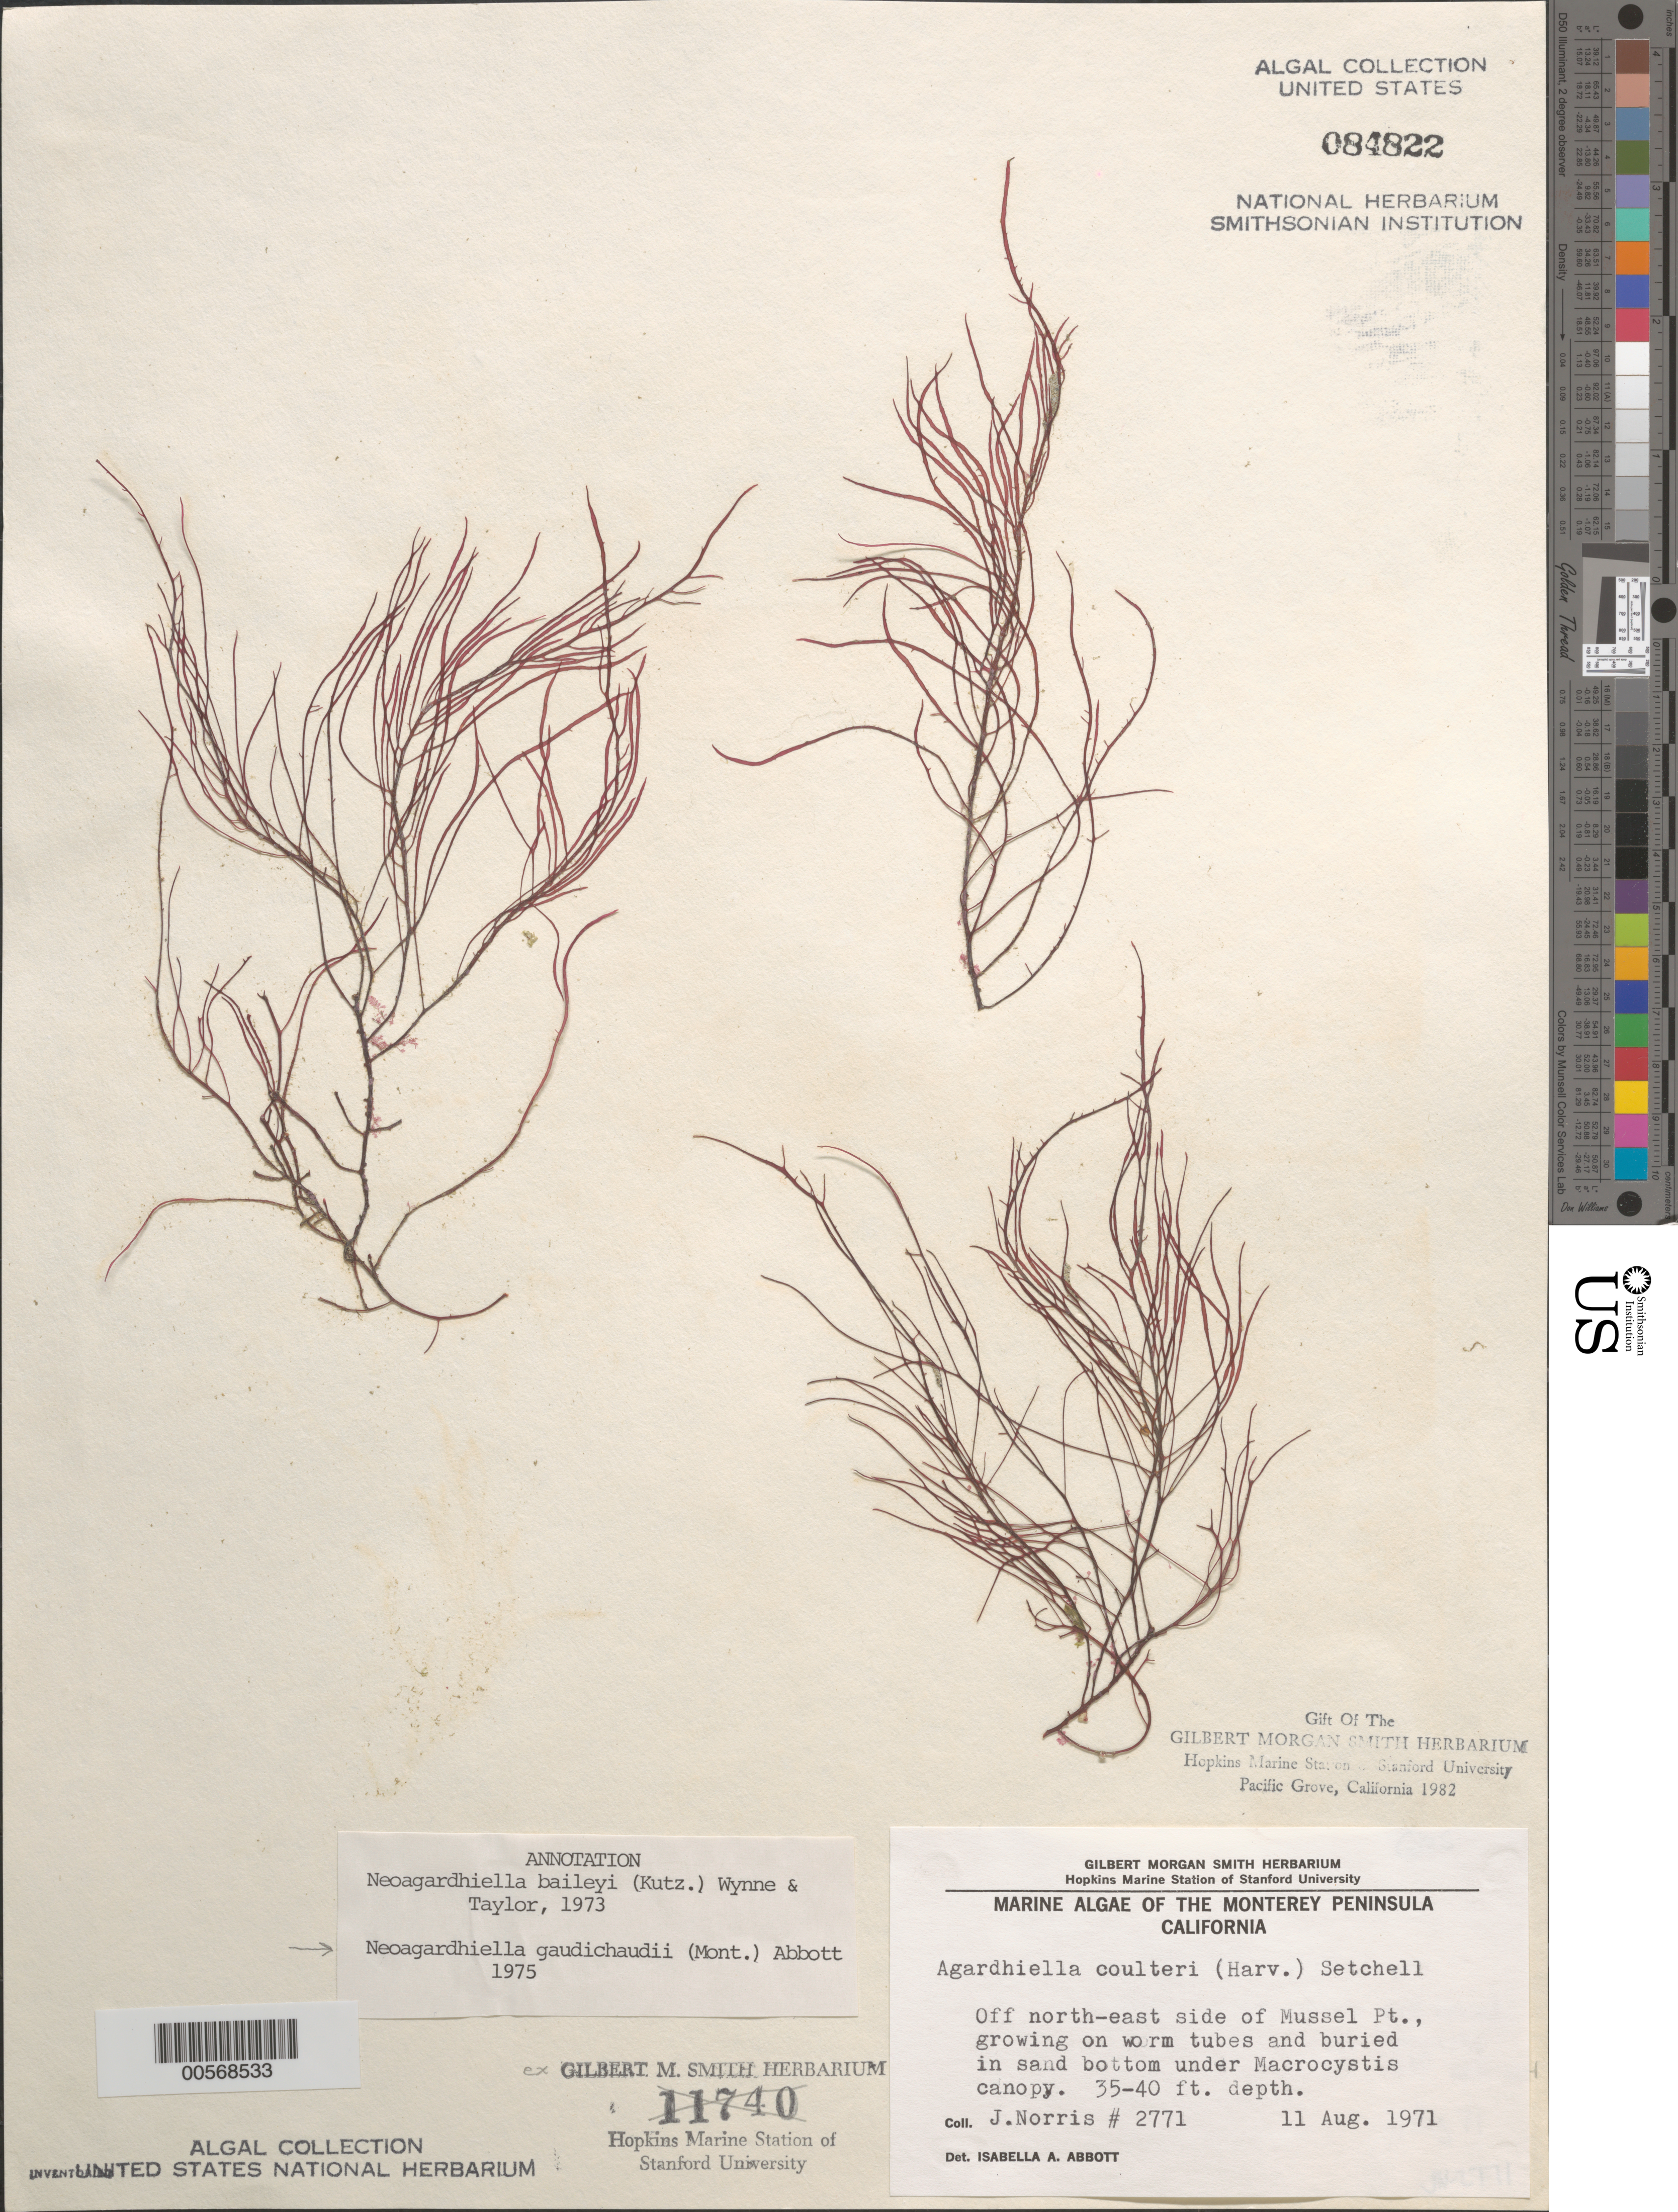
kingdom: Plantae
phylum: Rhodophyta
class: Florideophyceae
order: Gigartinales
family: Solieriaceae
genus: Sarcodiotheca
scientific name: Sarcodiotheca gaudichaudii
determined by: Algae name updating Project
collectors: J. N. Norris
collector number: JN-2771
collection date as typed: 11 Aug 1971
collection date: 1971-08-11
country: United States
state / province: California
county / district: Monterey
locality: Off Mussel Point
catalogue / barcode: US 84822